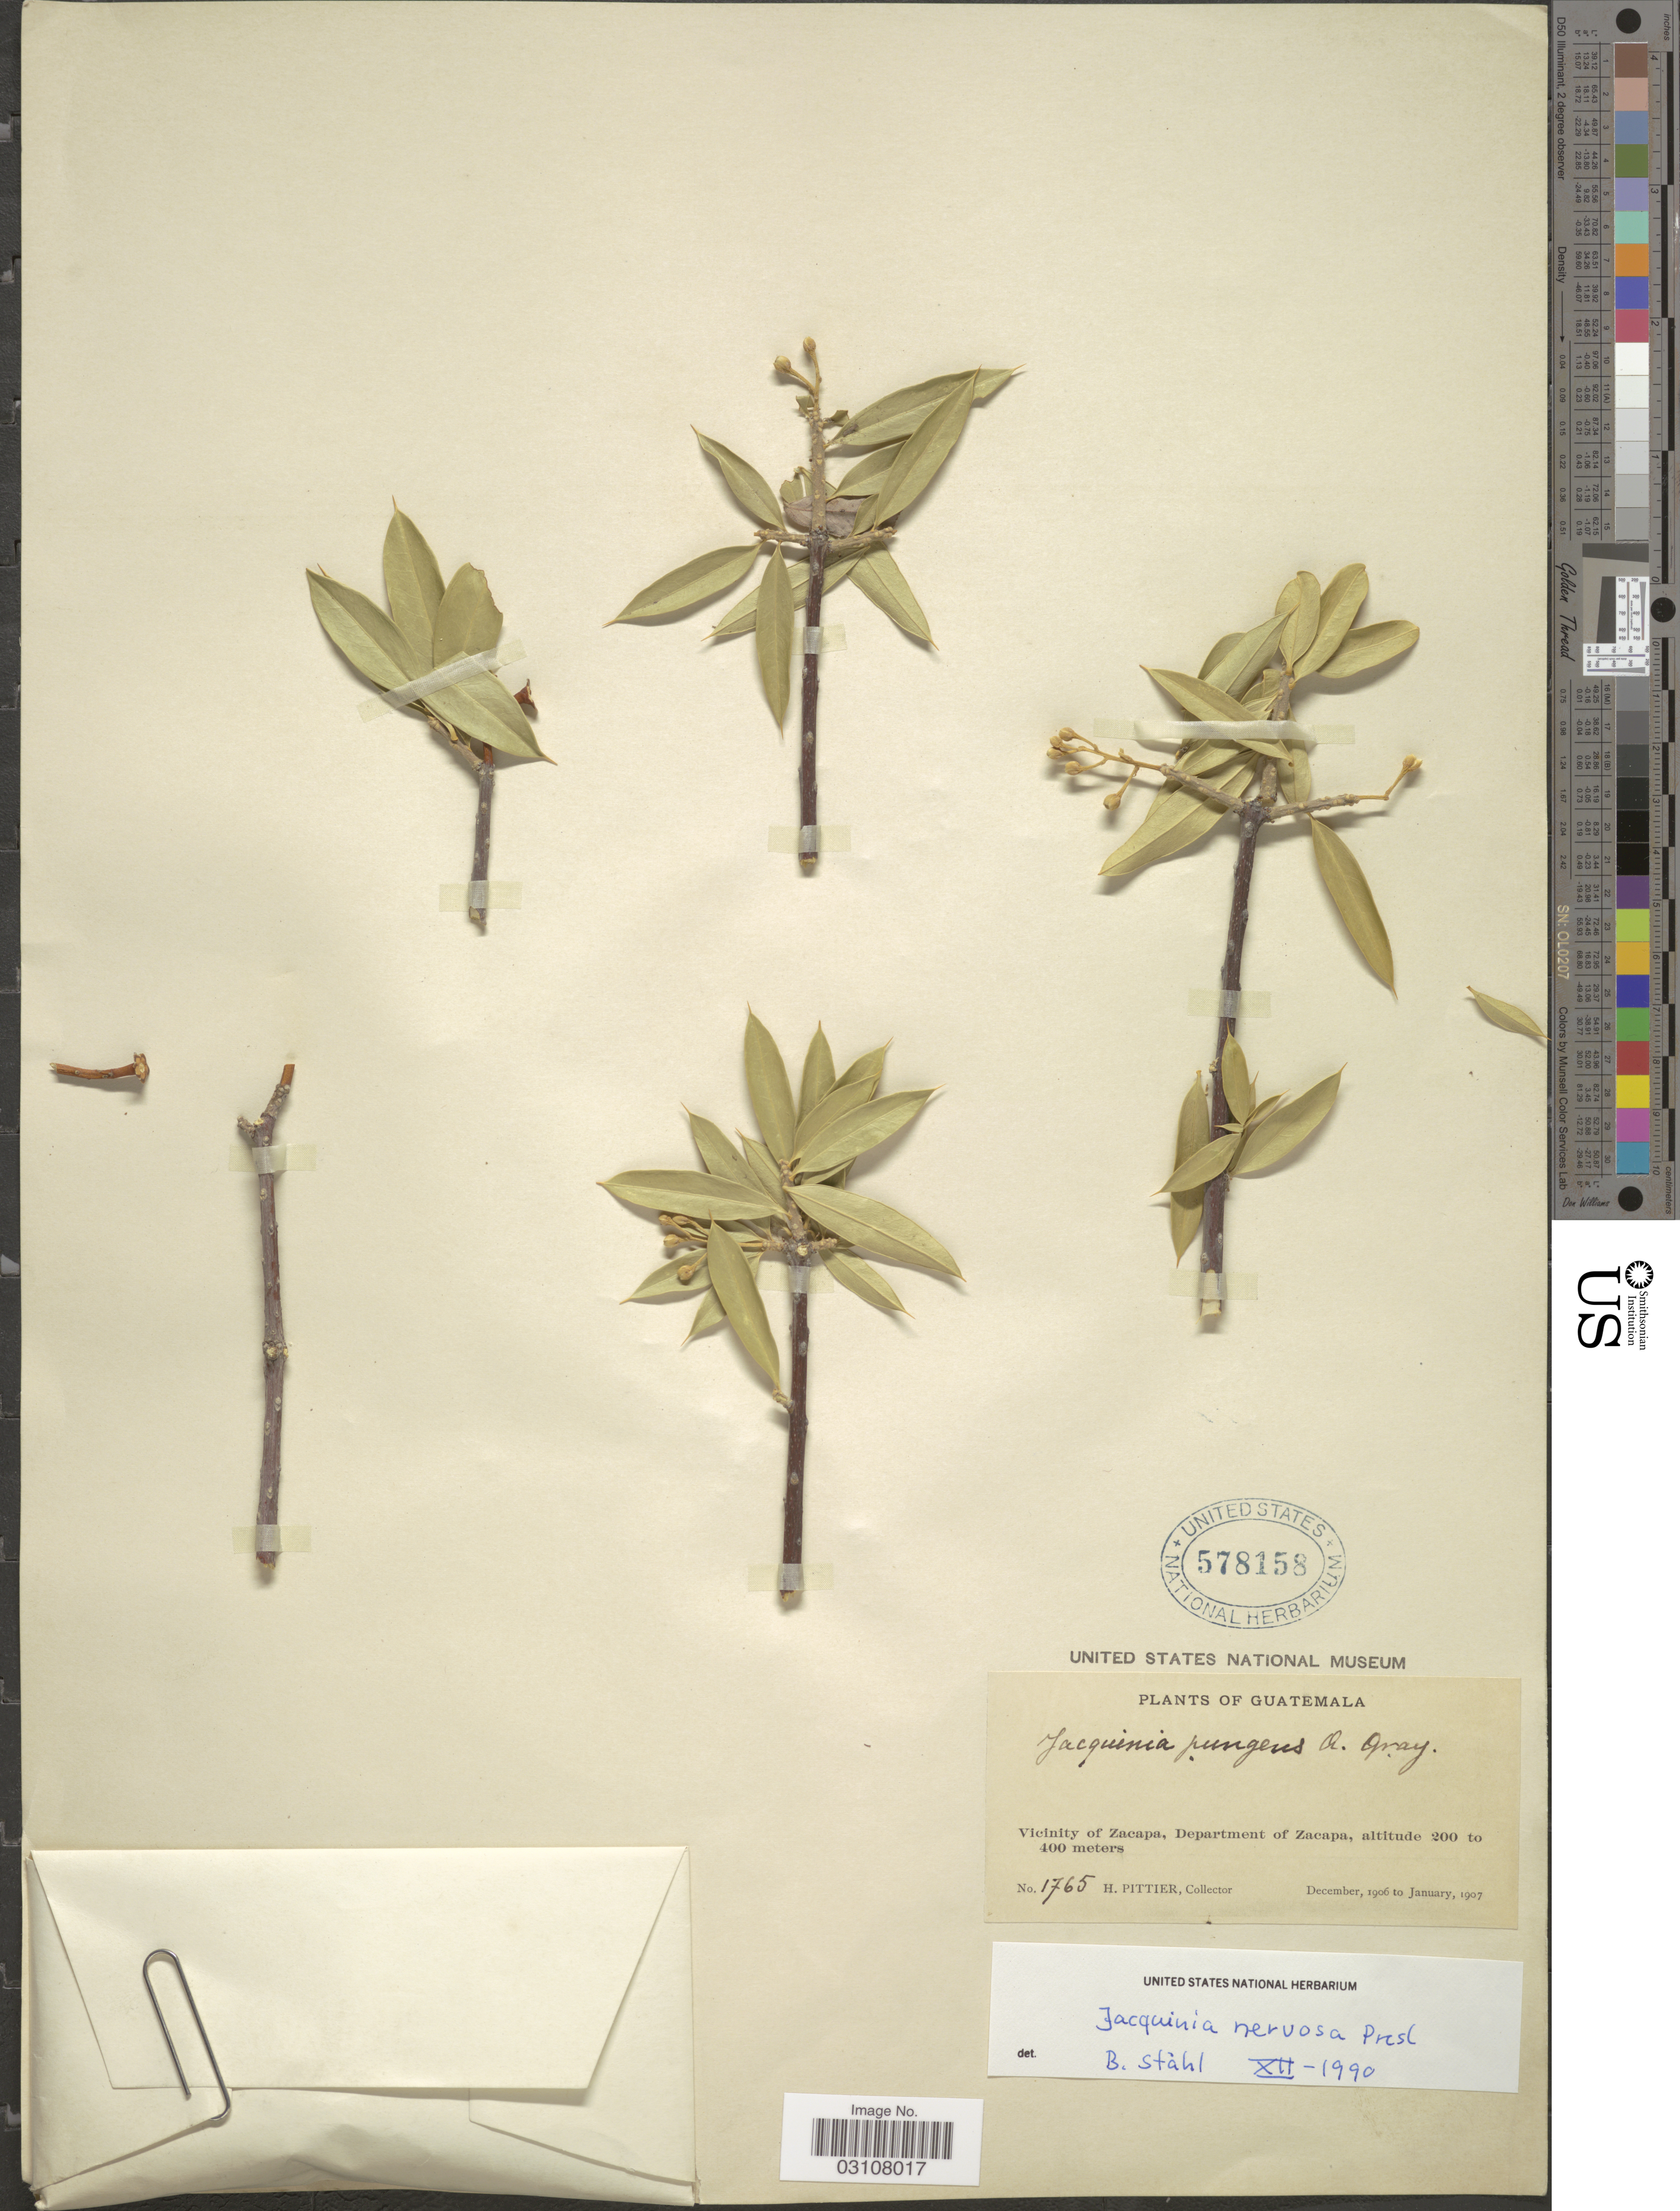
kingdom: Plantae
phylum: Tracheophyta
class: Magnoliopsida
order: Ericales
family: Primulaceae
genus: Jacquinia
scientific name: Jacquinia nervosa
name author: C. Presl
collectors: H. F. Pittier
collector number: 1765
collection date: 1906-12/1907-01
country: Guatemala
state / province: Zacapa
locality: Vicinity of Zacapa, Department of Zacapa.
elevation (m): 200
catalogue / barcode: US 578158